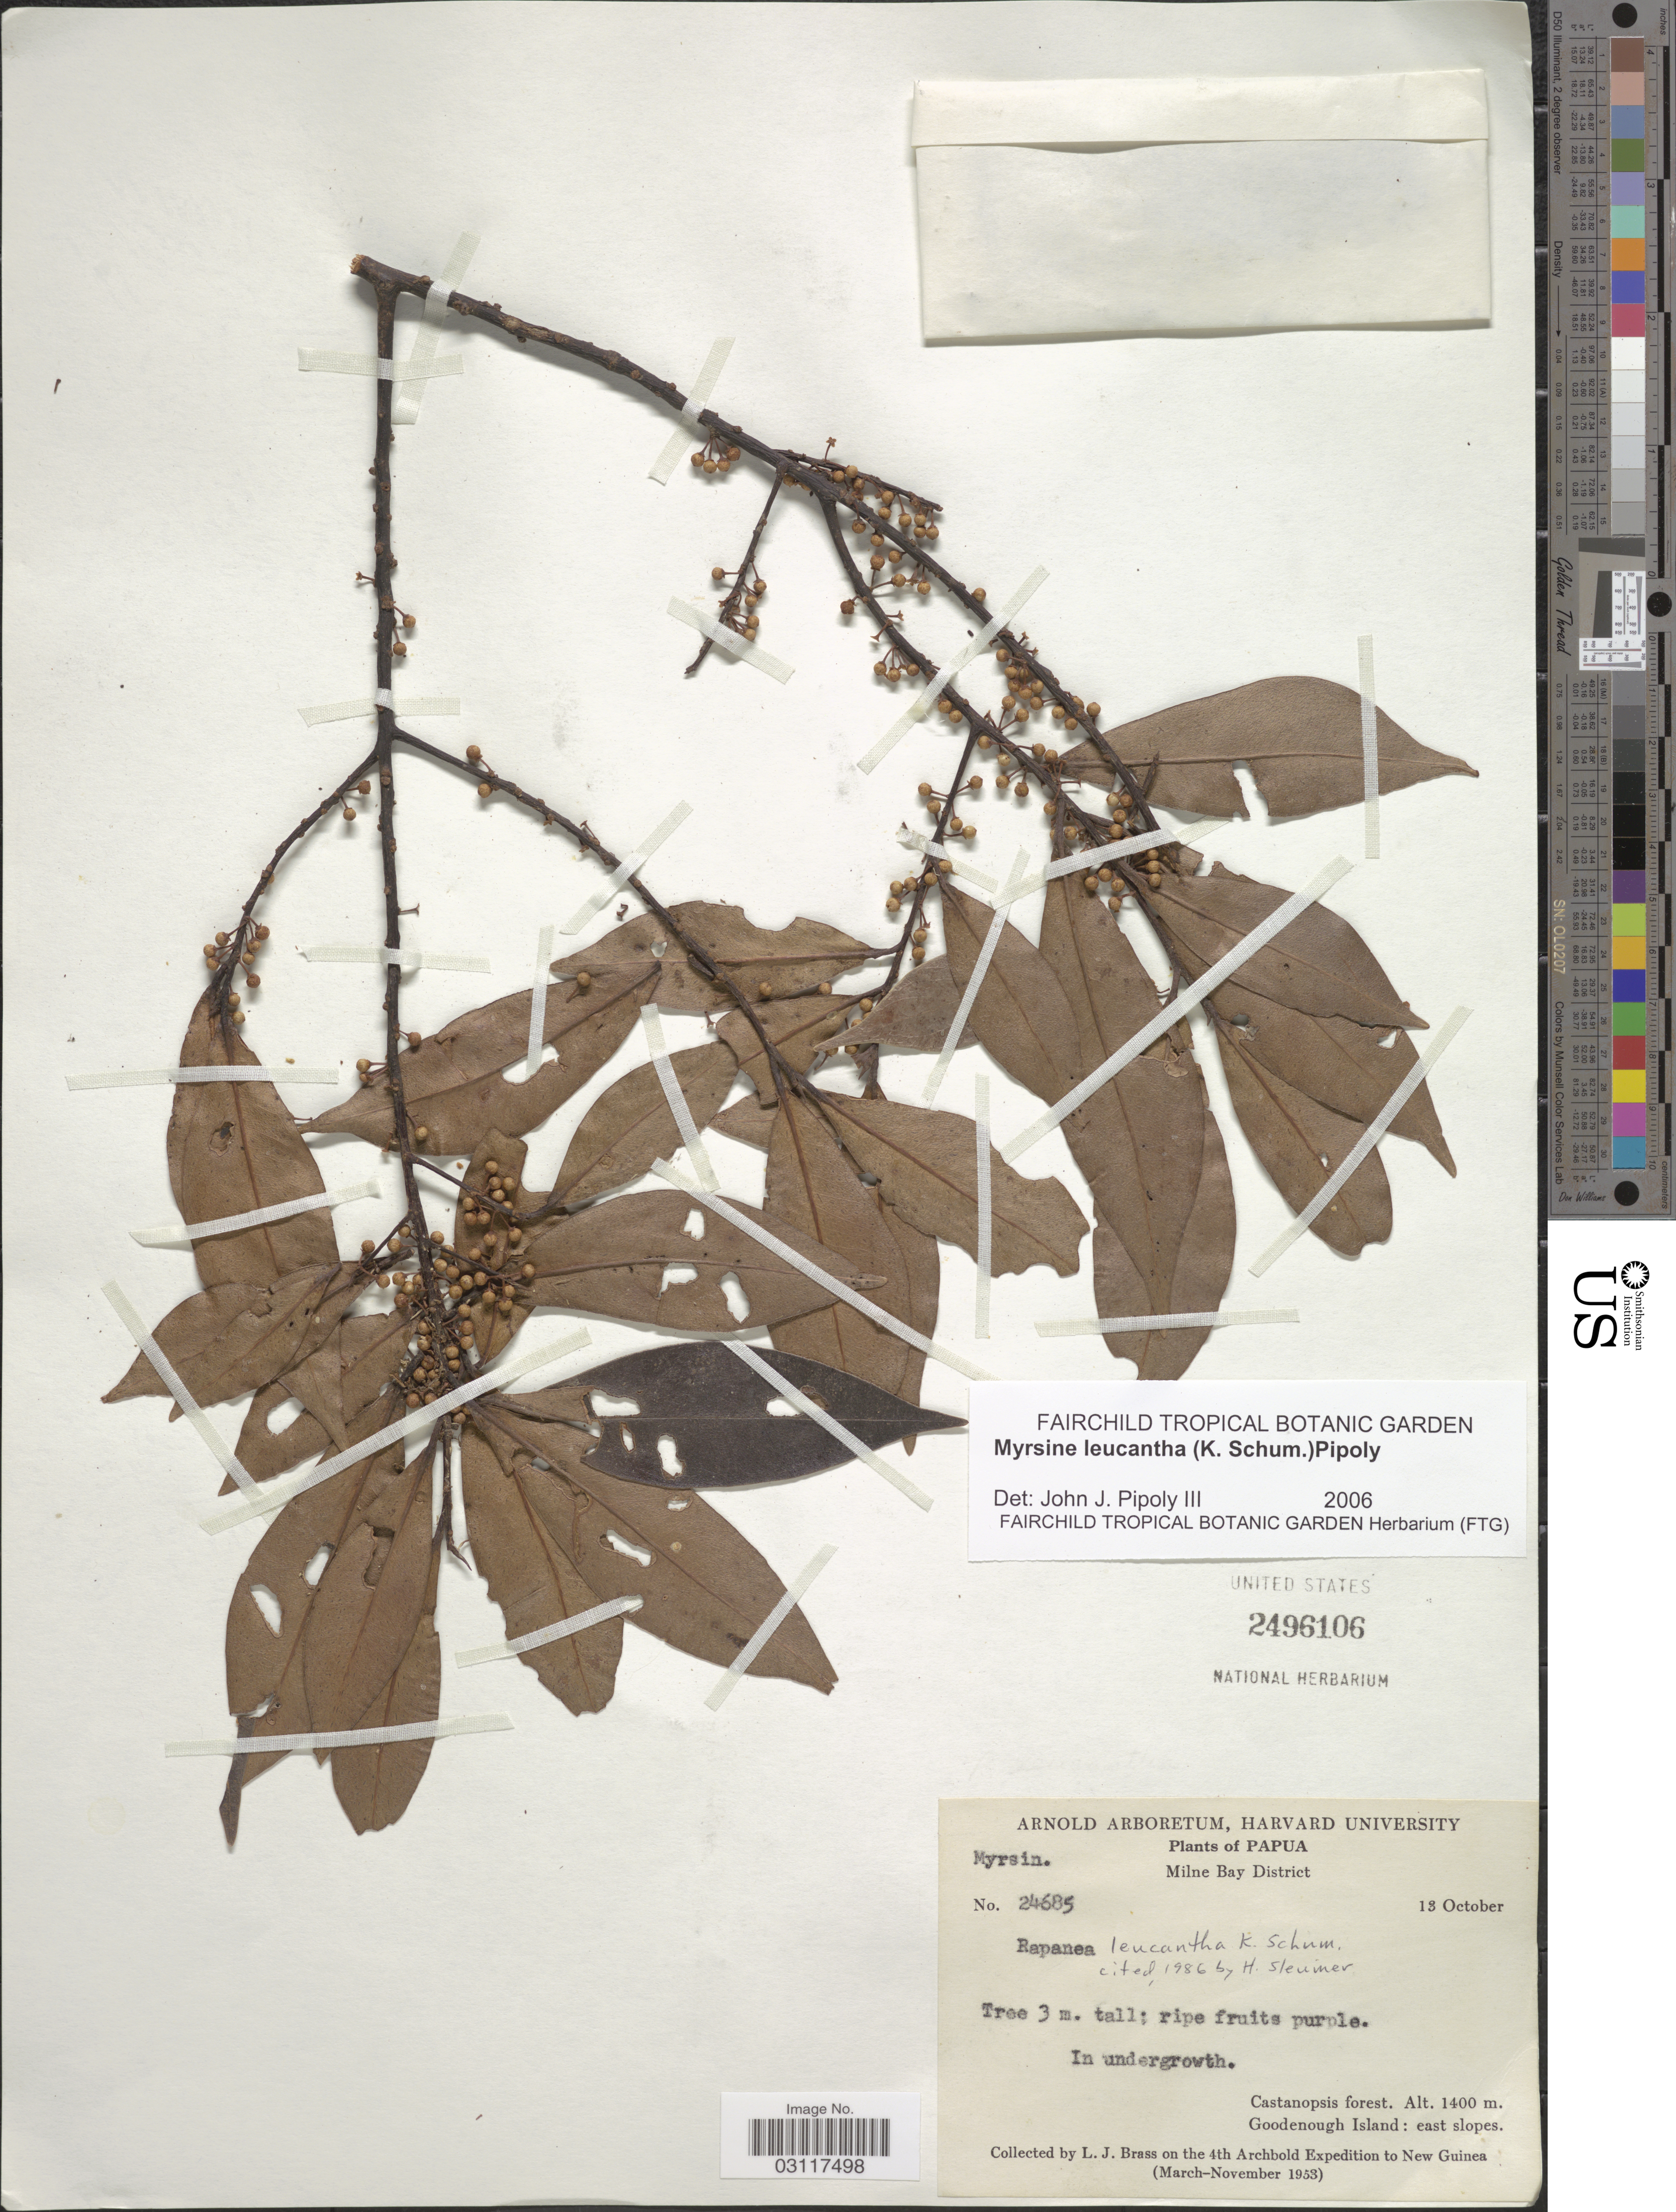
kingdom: Plantae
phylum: Tracheophyta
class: Magnoliopsida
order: Ericales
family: Primulaceae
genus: Myrsine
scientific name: Myrsine leucantha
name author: (K. Schum.) Pipoly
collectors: L. J. Brass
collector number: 24685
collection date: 1953-10-13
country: Papua New Guinea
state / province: Milne Bay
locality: Milne Bay District, Castanopsis forest, Goodenough Island. New Guinea.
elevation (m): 1400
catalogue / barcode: US 2496106